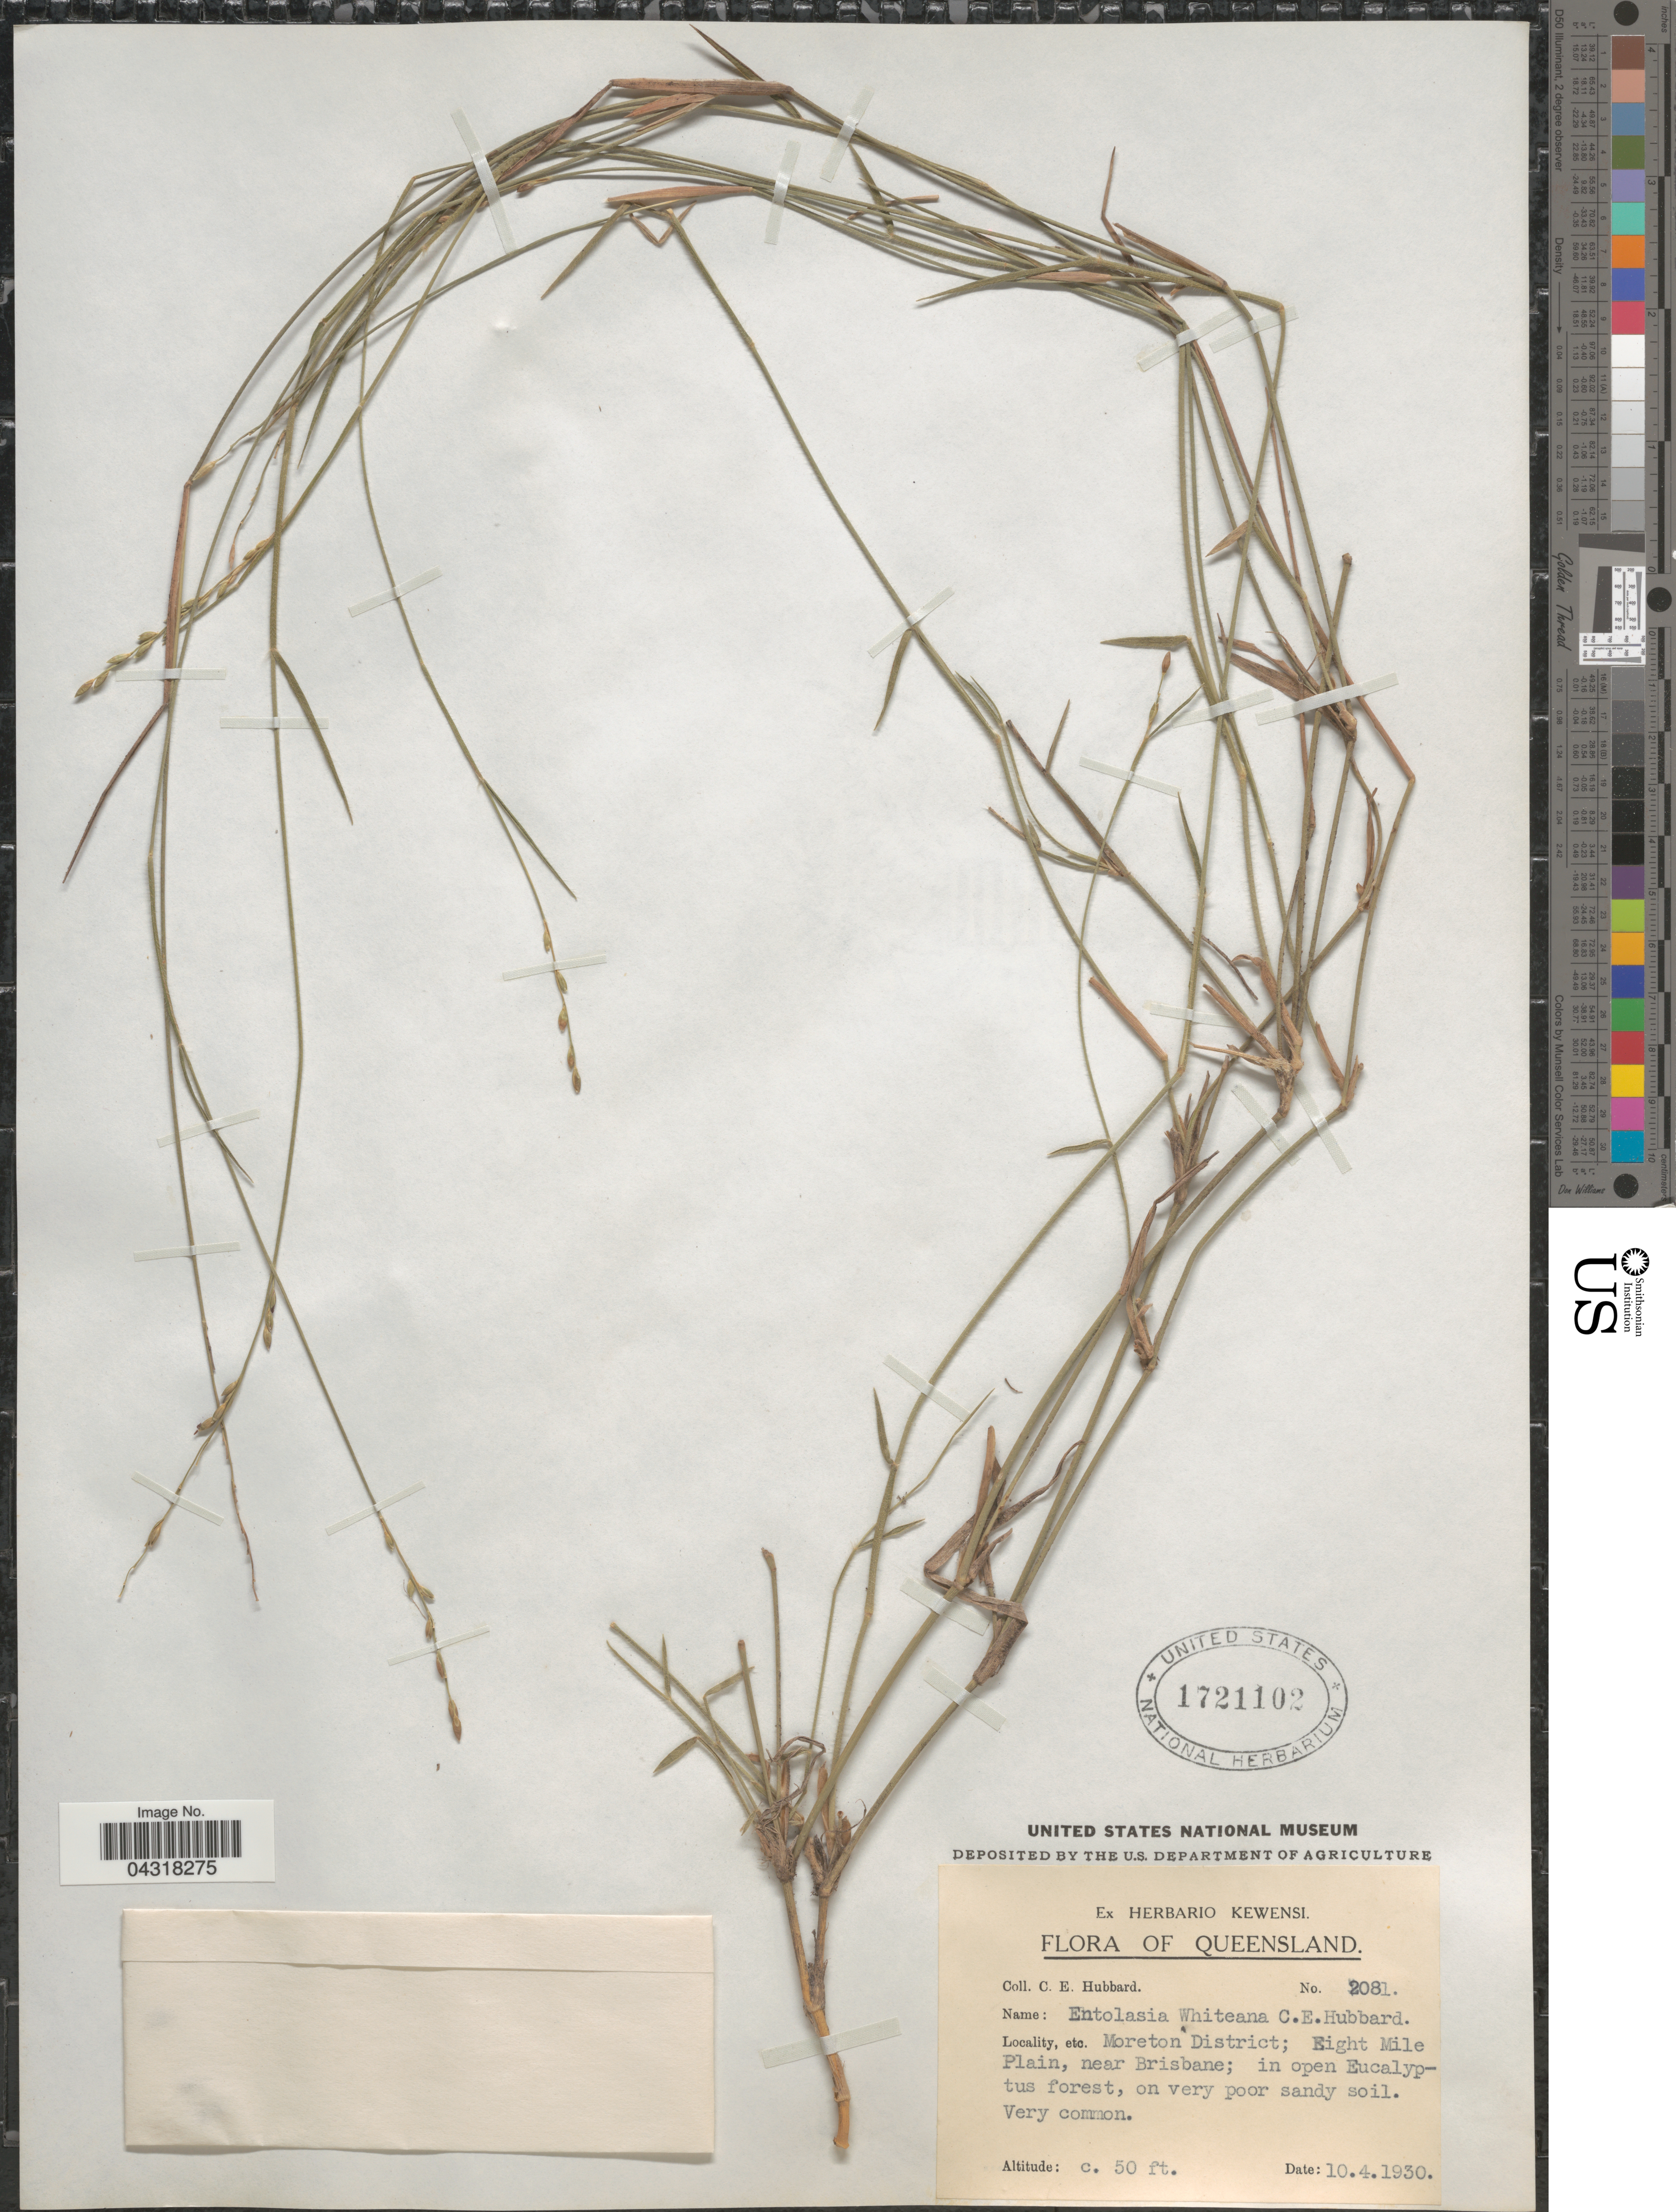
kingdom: Plantae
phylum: Tracheophyta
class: Liliopsida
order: Poales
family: Poaceae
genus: Entolasia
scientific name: Entolasia whiteana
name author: C.E. Hubb.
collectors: C. E. Hubbard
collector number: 2081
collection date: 1930-04-10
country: Australia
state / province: Queensland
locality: Moreton District; Eight Mile Plain, near Brisbane.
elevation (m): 15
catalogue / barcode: US 1721102